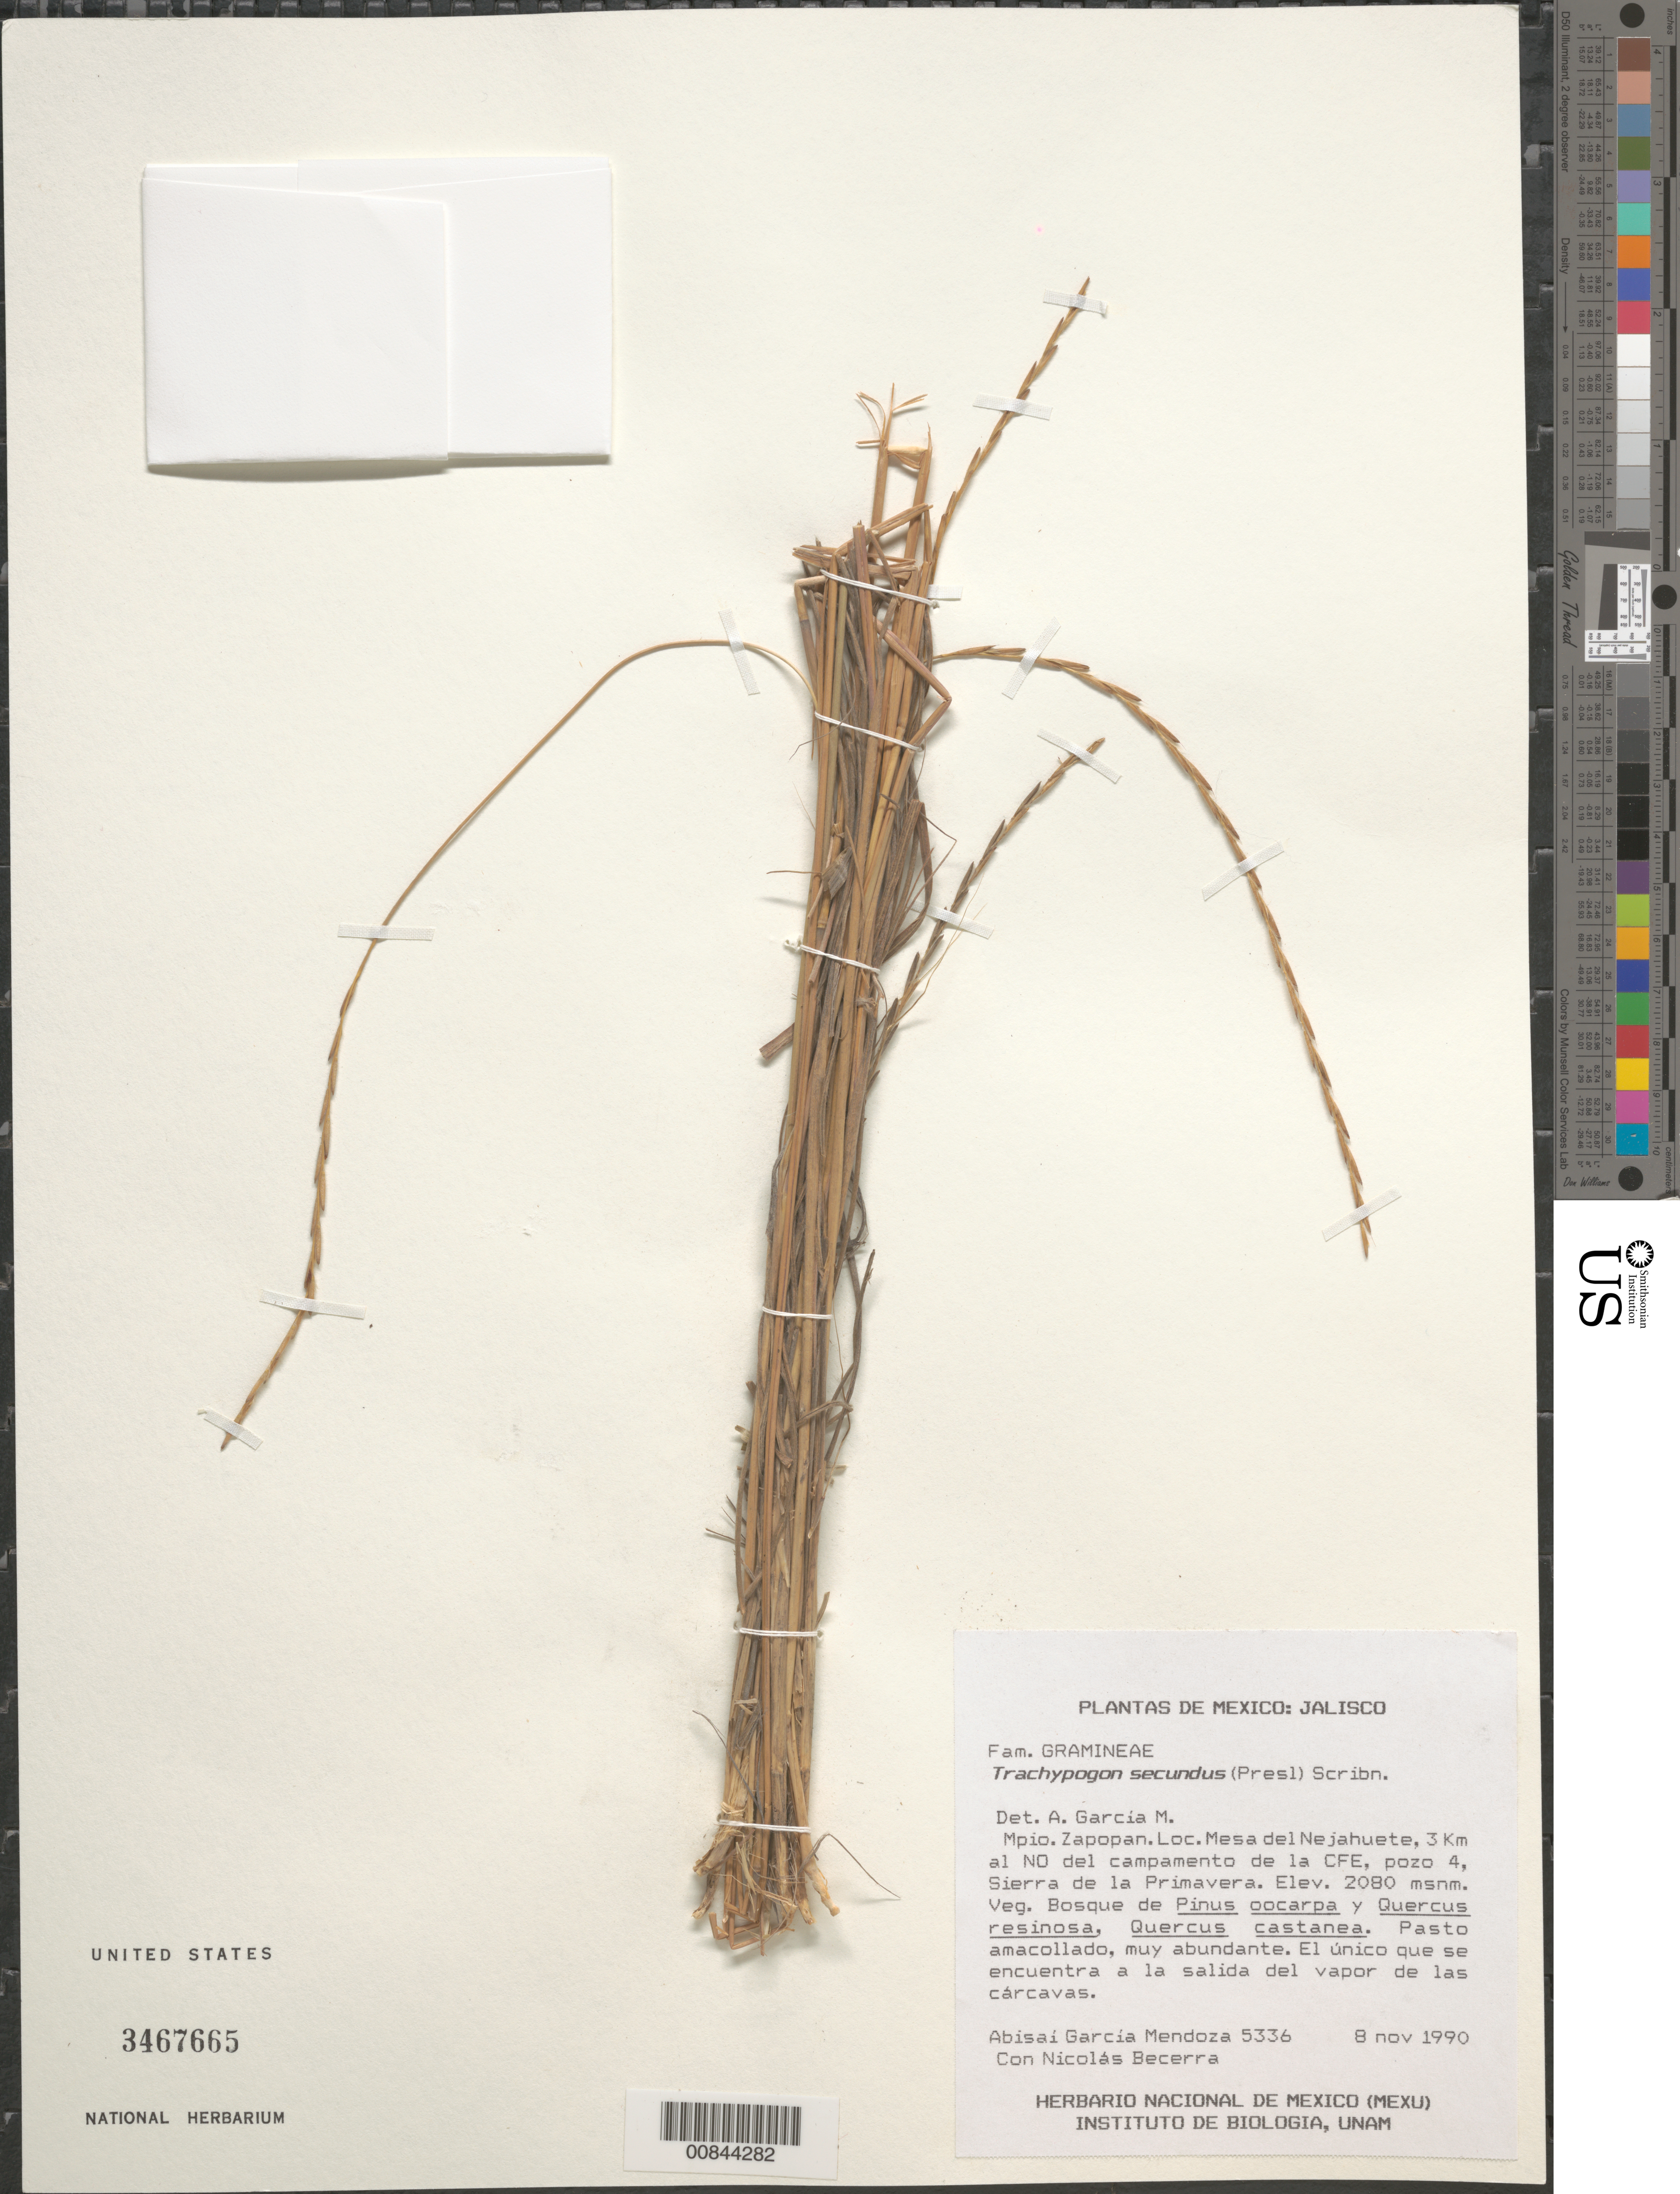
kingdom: Plantae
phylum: Tracheophyta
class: Liliopsida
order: Poales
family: Poaceae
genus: Trachypogon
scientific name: Trachypogon secundus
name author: (J. Presl) Scribn.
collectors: A. García-Mendoza & N. Becerra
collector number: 5336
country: Mexico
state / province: Jalisco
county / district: Zapopan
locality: Mesa del Nejahuete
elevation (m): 2080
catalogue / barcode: US 3467665